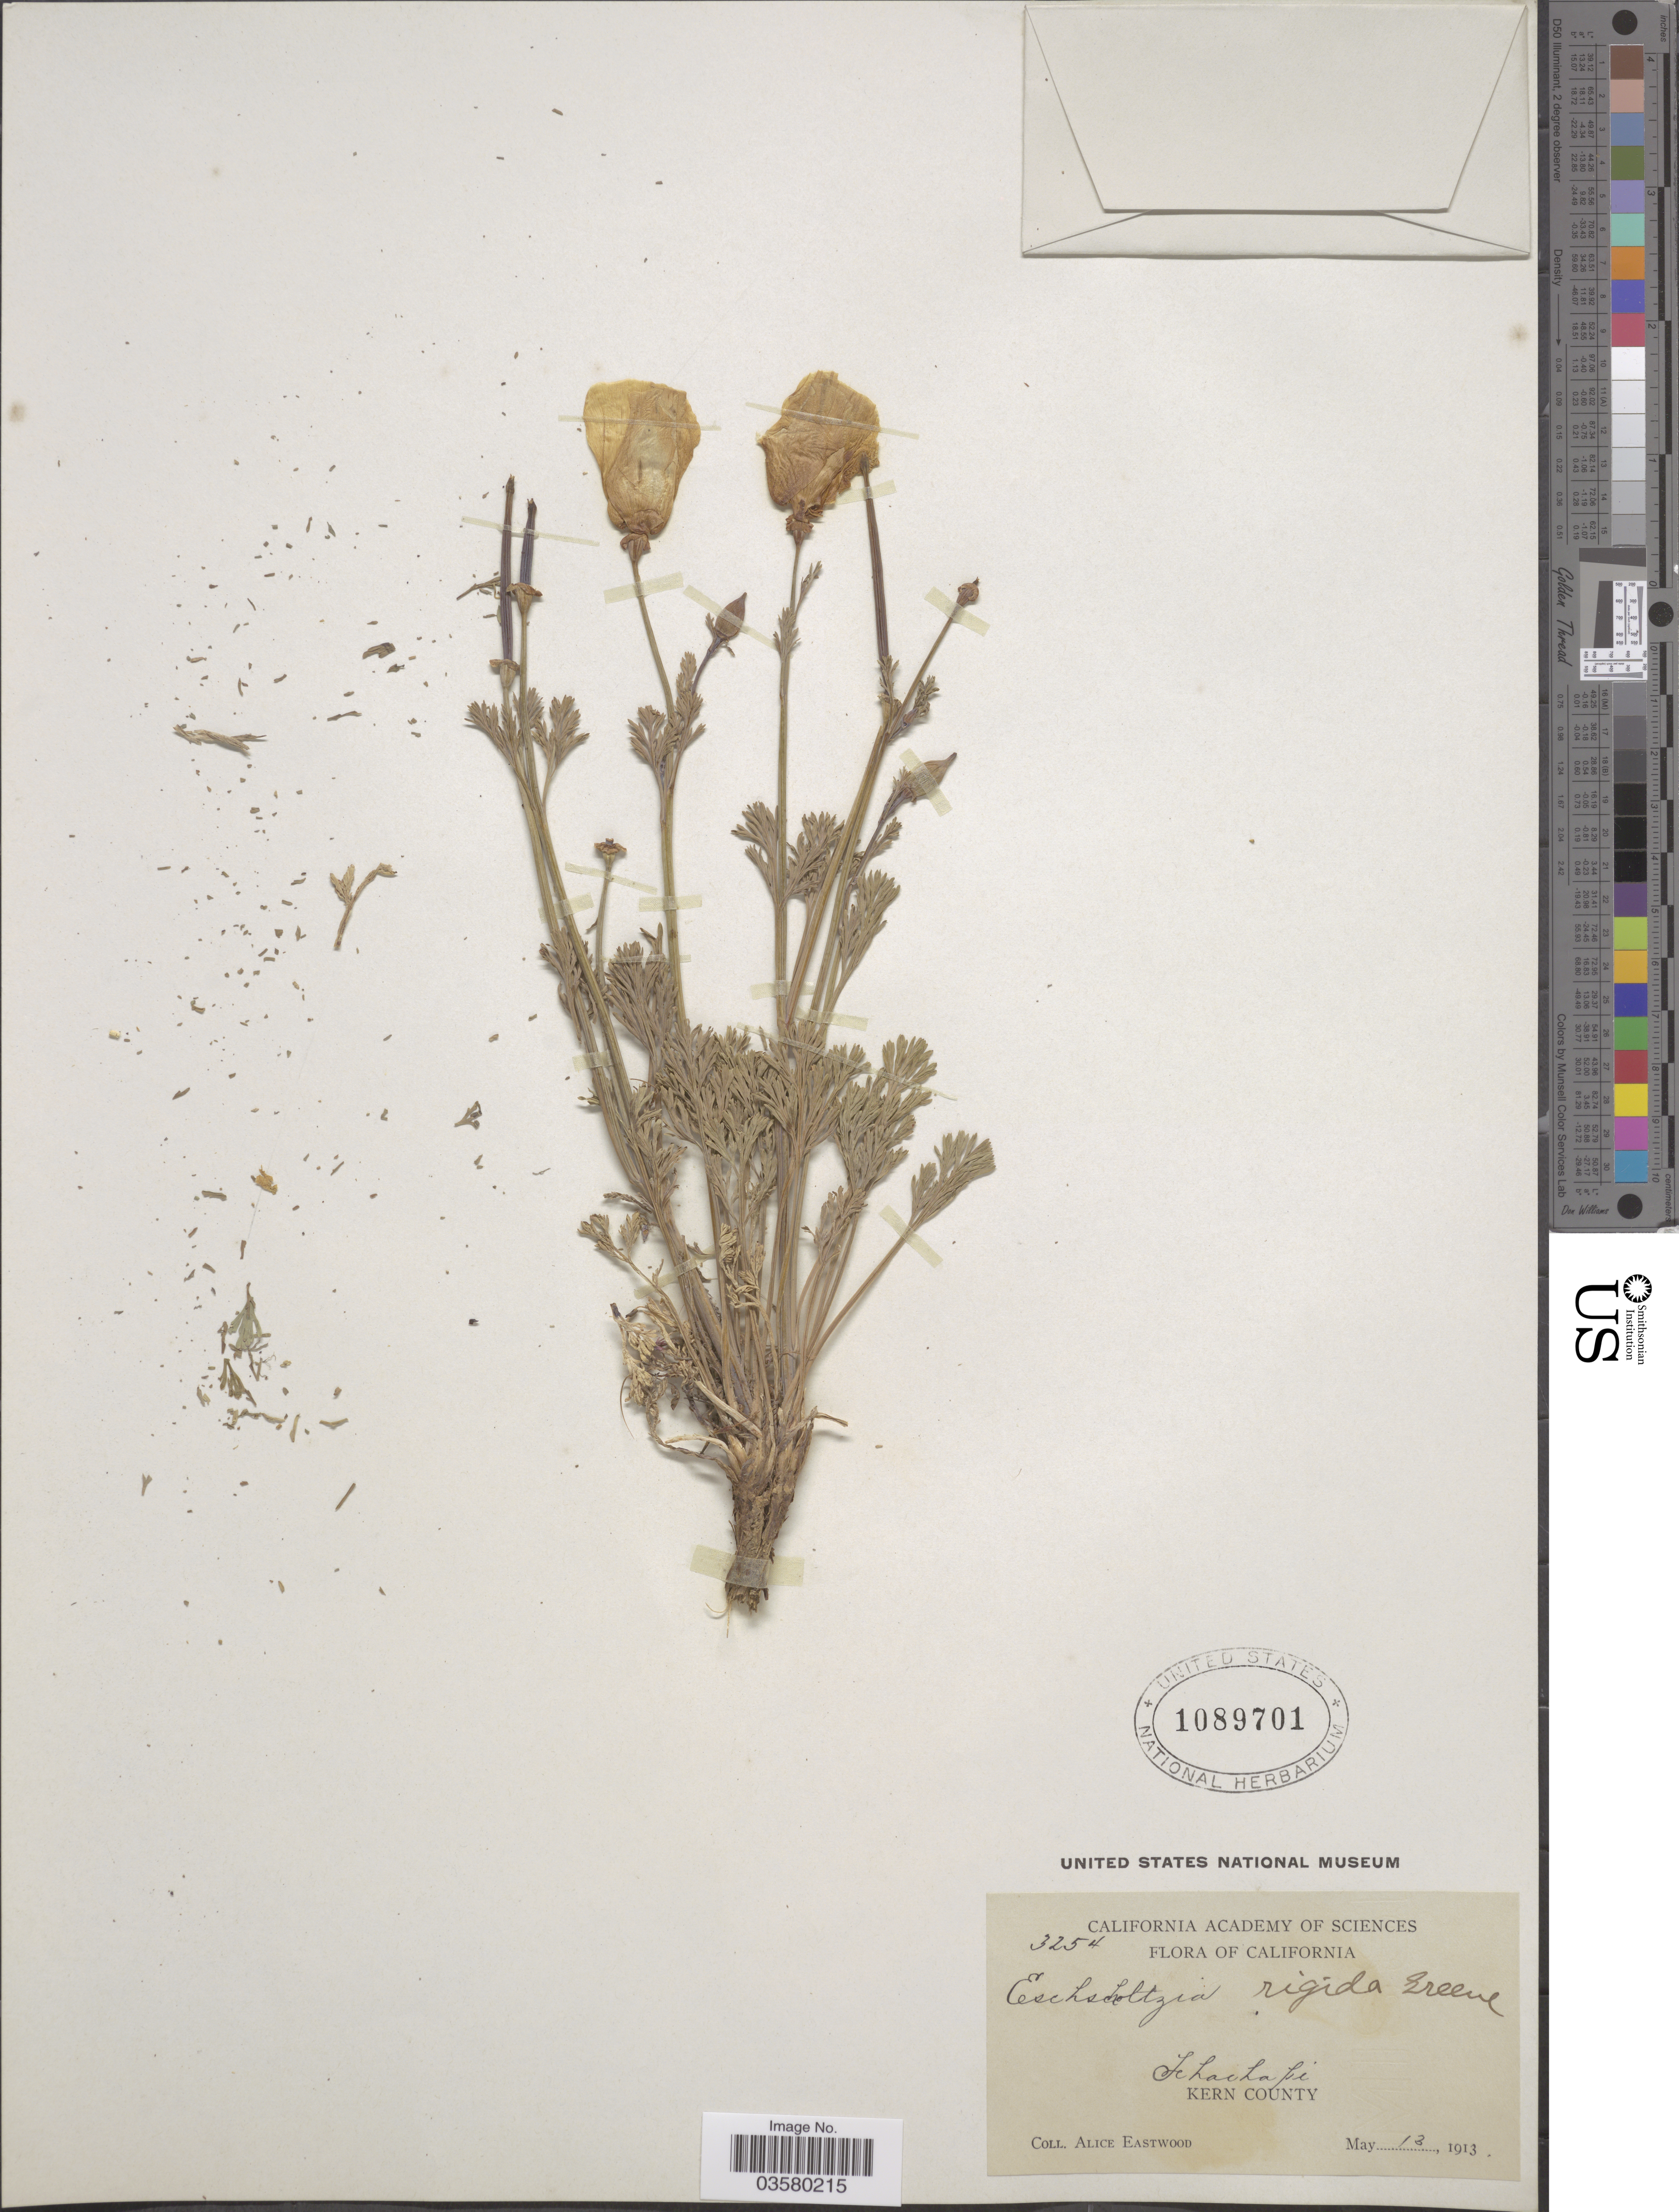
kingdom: Plantae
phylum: Tracheophyta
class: Magnoliopsida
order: Ranunculales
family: Papaveraceae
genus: Eschscholzia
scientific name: Eschscholzia californica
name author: Cham.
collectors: A. Eastwood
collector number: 3254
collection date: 1913-05-13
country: United States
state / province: California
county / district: Kern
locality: Tehachapi. Kern County.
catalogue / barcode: US 1089701